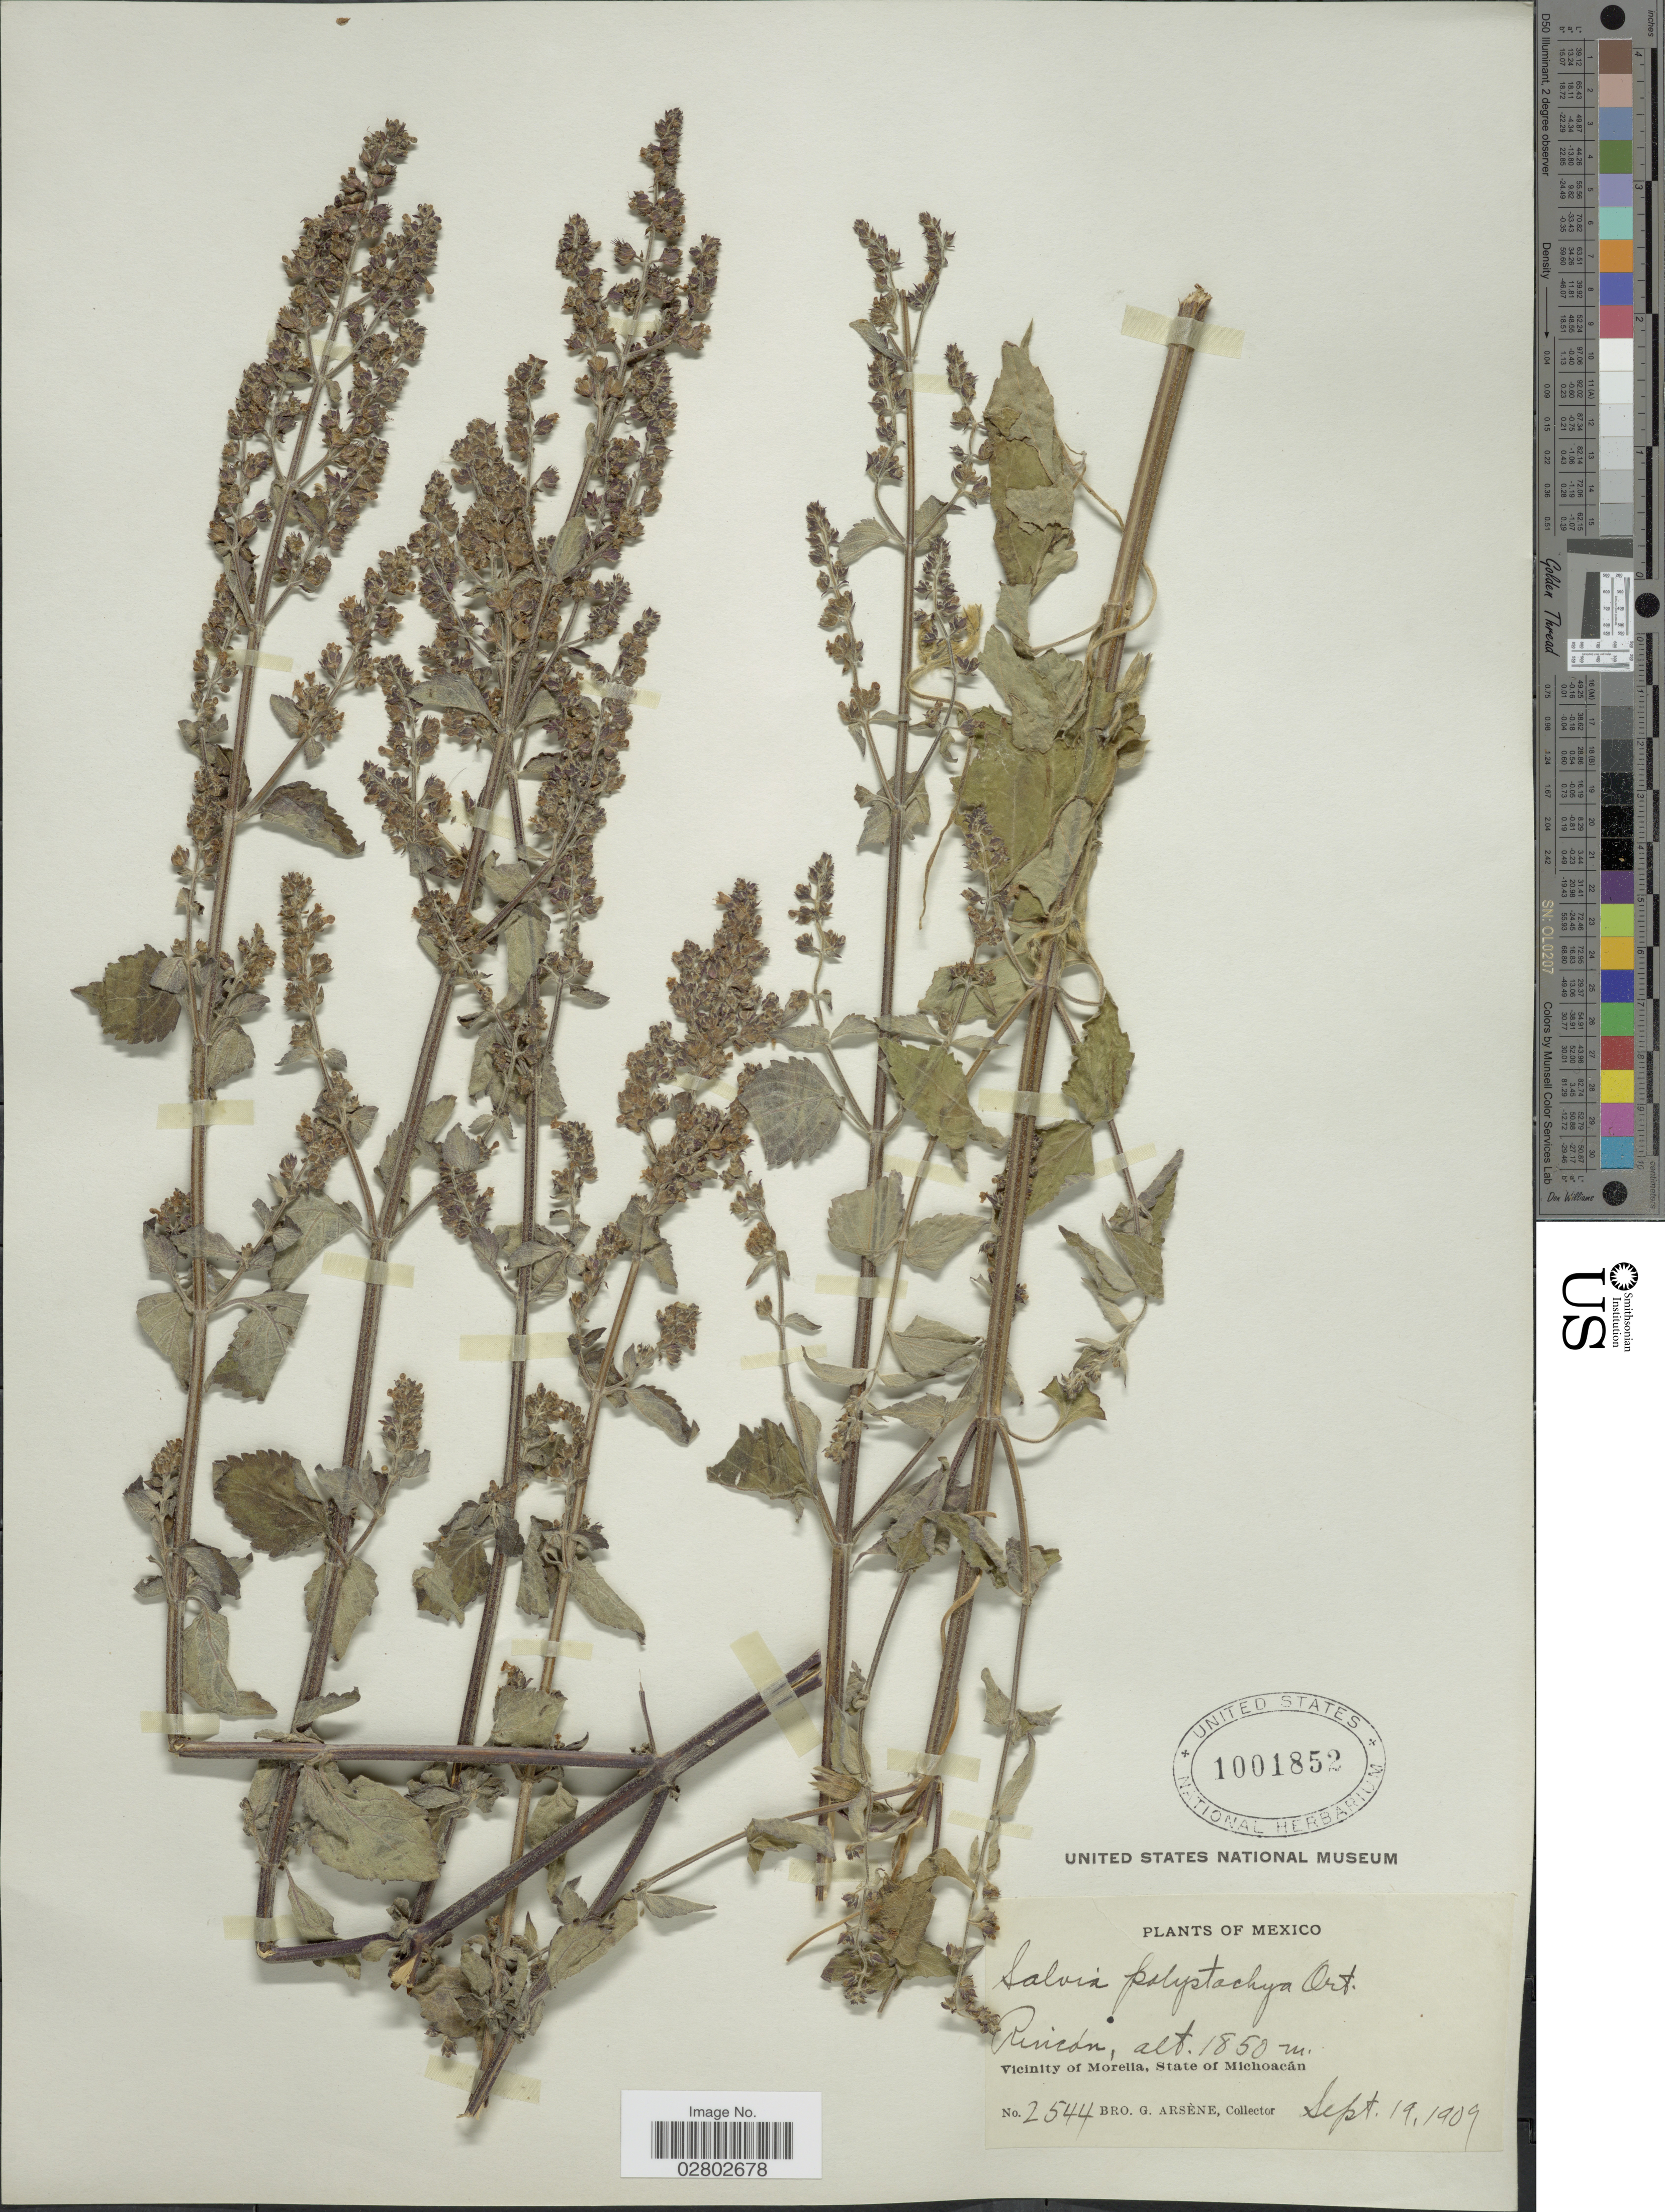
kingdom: Plantae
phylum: Tracheophyta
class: Magnoliopsida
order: Lamiales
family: Lamiaceae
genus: Salvia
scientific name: Salvia polystachya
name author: Cav.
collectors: Bro. G. Arsène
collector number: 2544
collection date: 1909-09-19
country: Mexico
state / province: Michoacán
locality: Rincón. Vicinity of Morelia.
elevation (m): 1850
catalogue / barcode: US 1001852